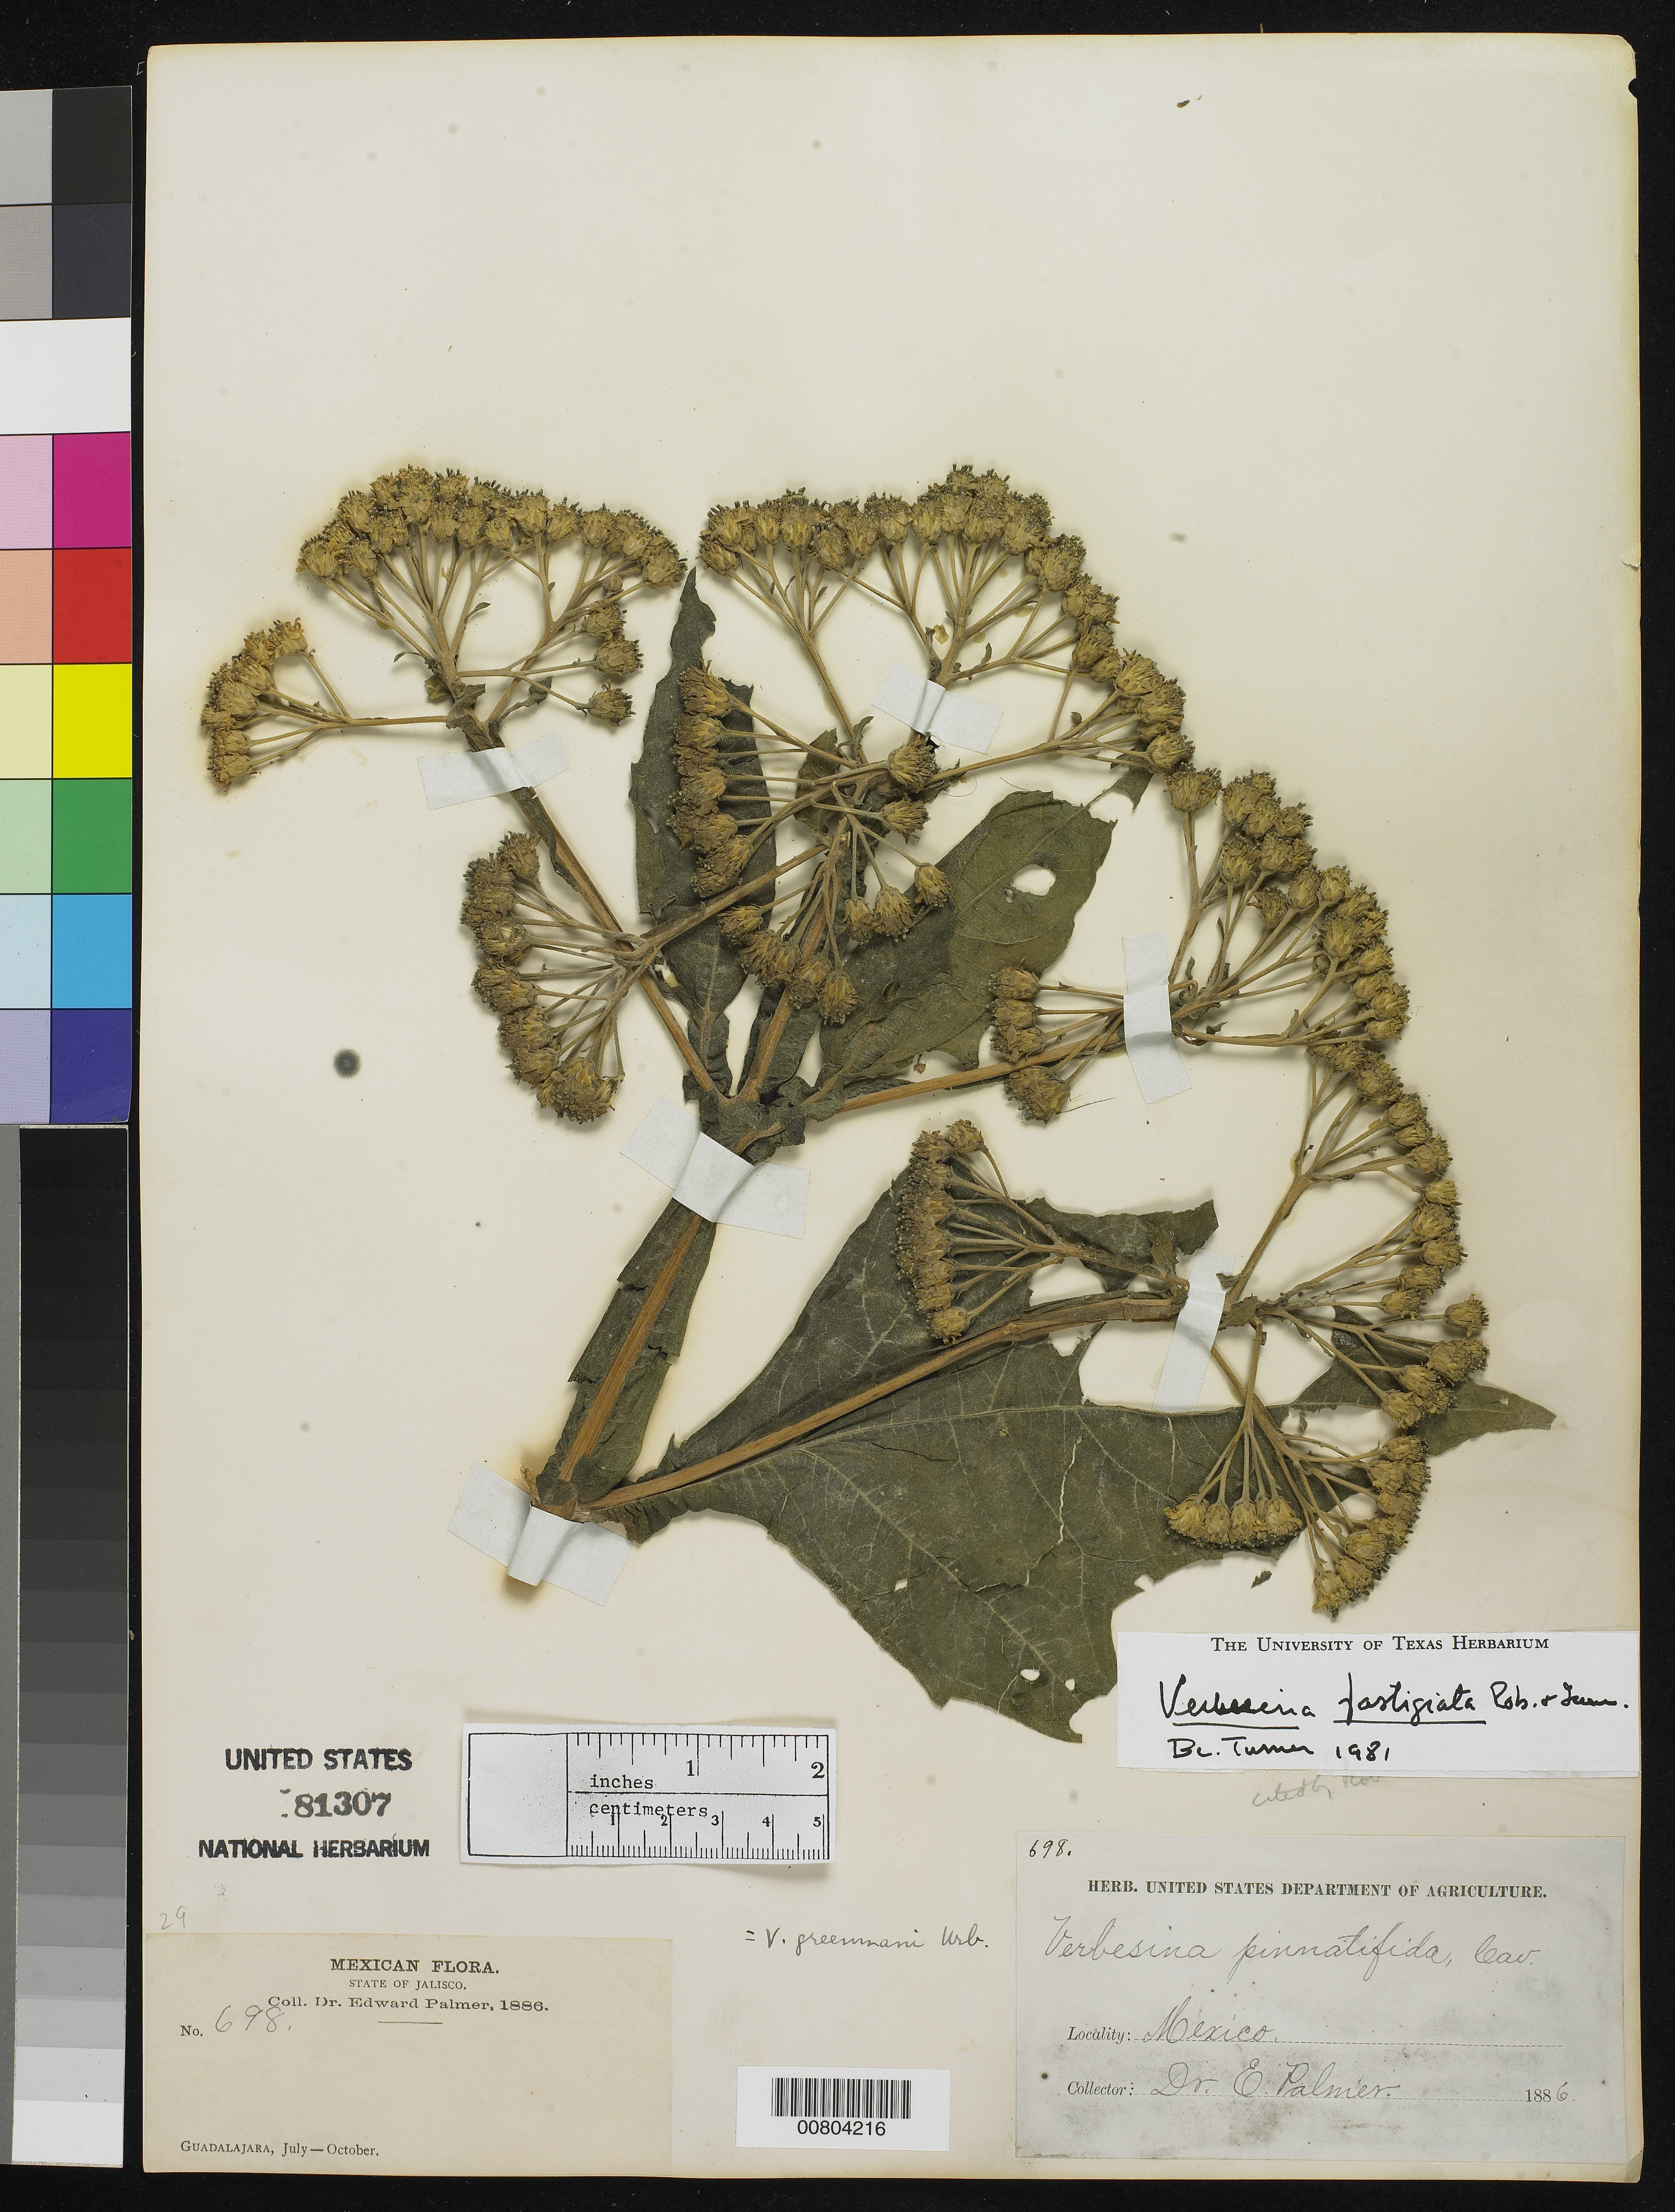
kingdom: Plantae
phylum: Tracheophyta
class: Magnoliopsida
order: Asterales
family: Asteraceae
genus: Verbesina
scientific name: Verbesina fastigiata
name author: B.L. Rob. & Greenm.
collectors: E. Palmer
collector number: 698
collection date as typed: Jul 1886 to -- Oct 1886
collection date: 1886-07/1886-10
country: Mexico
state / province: Jalisco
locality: Guadalajara, Jalisco.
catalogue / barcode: US 81307